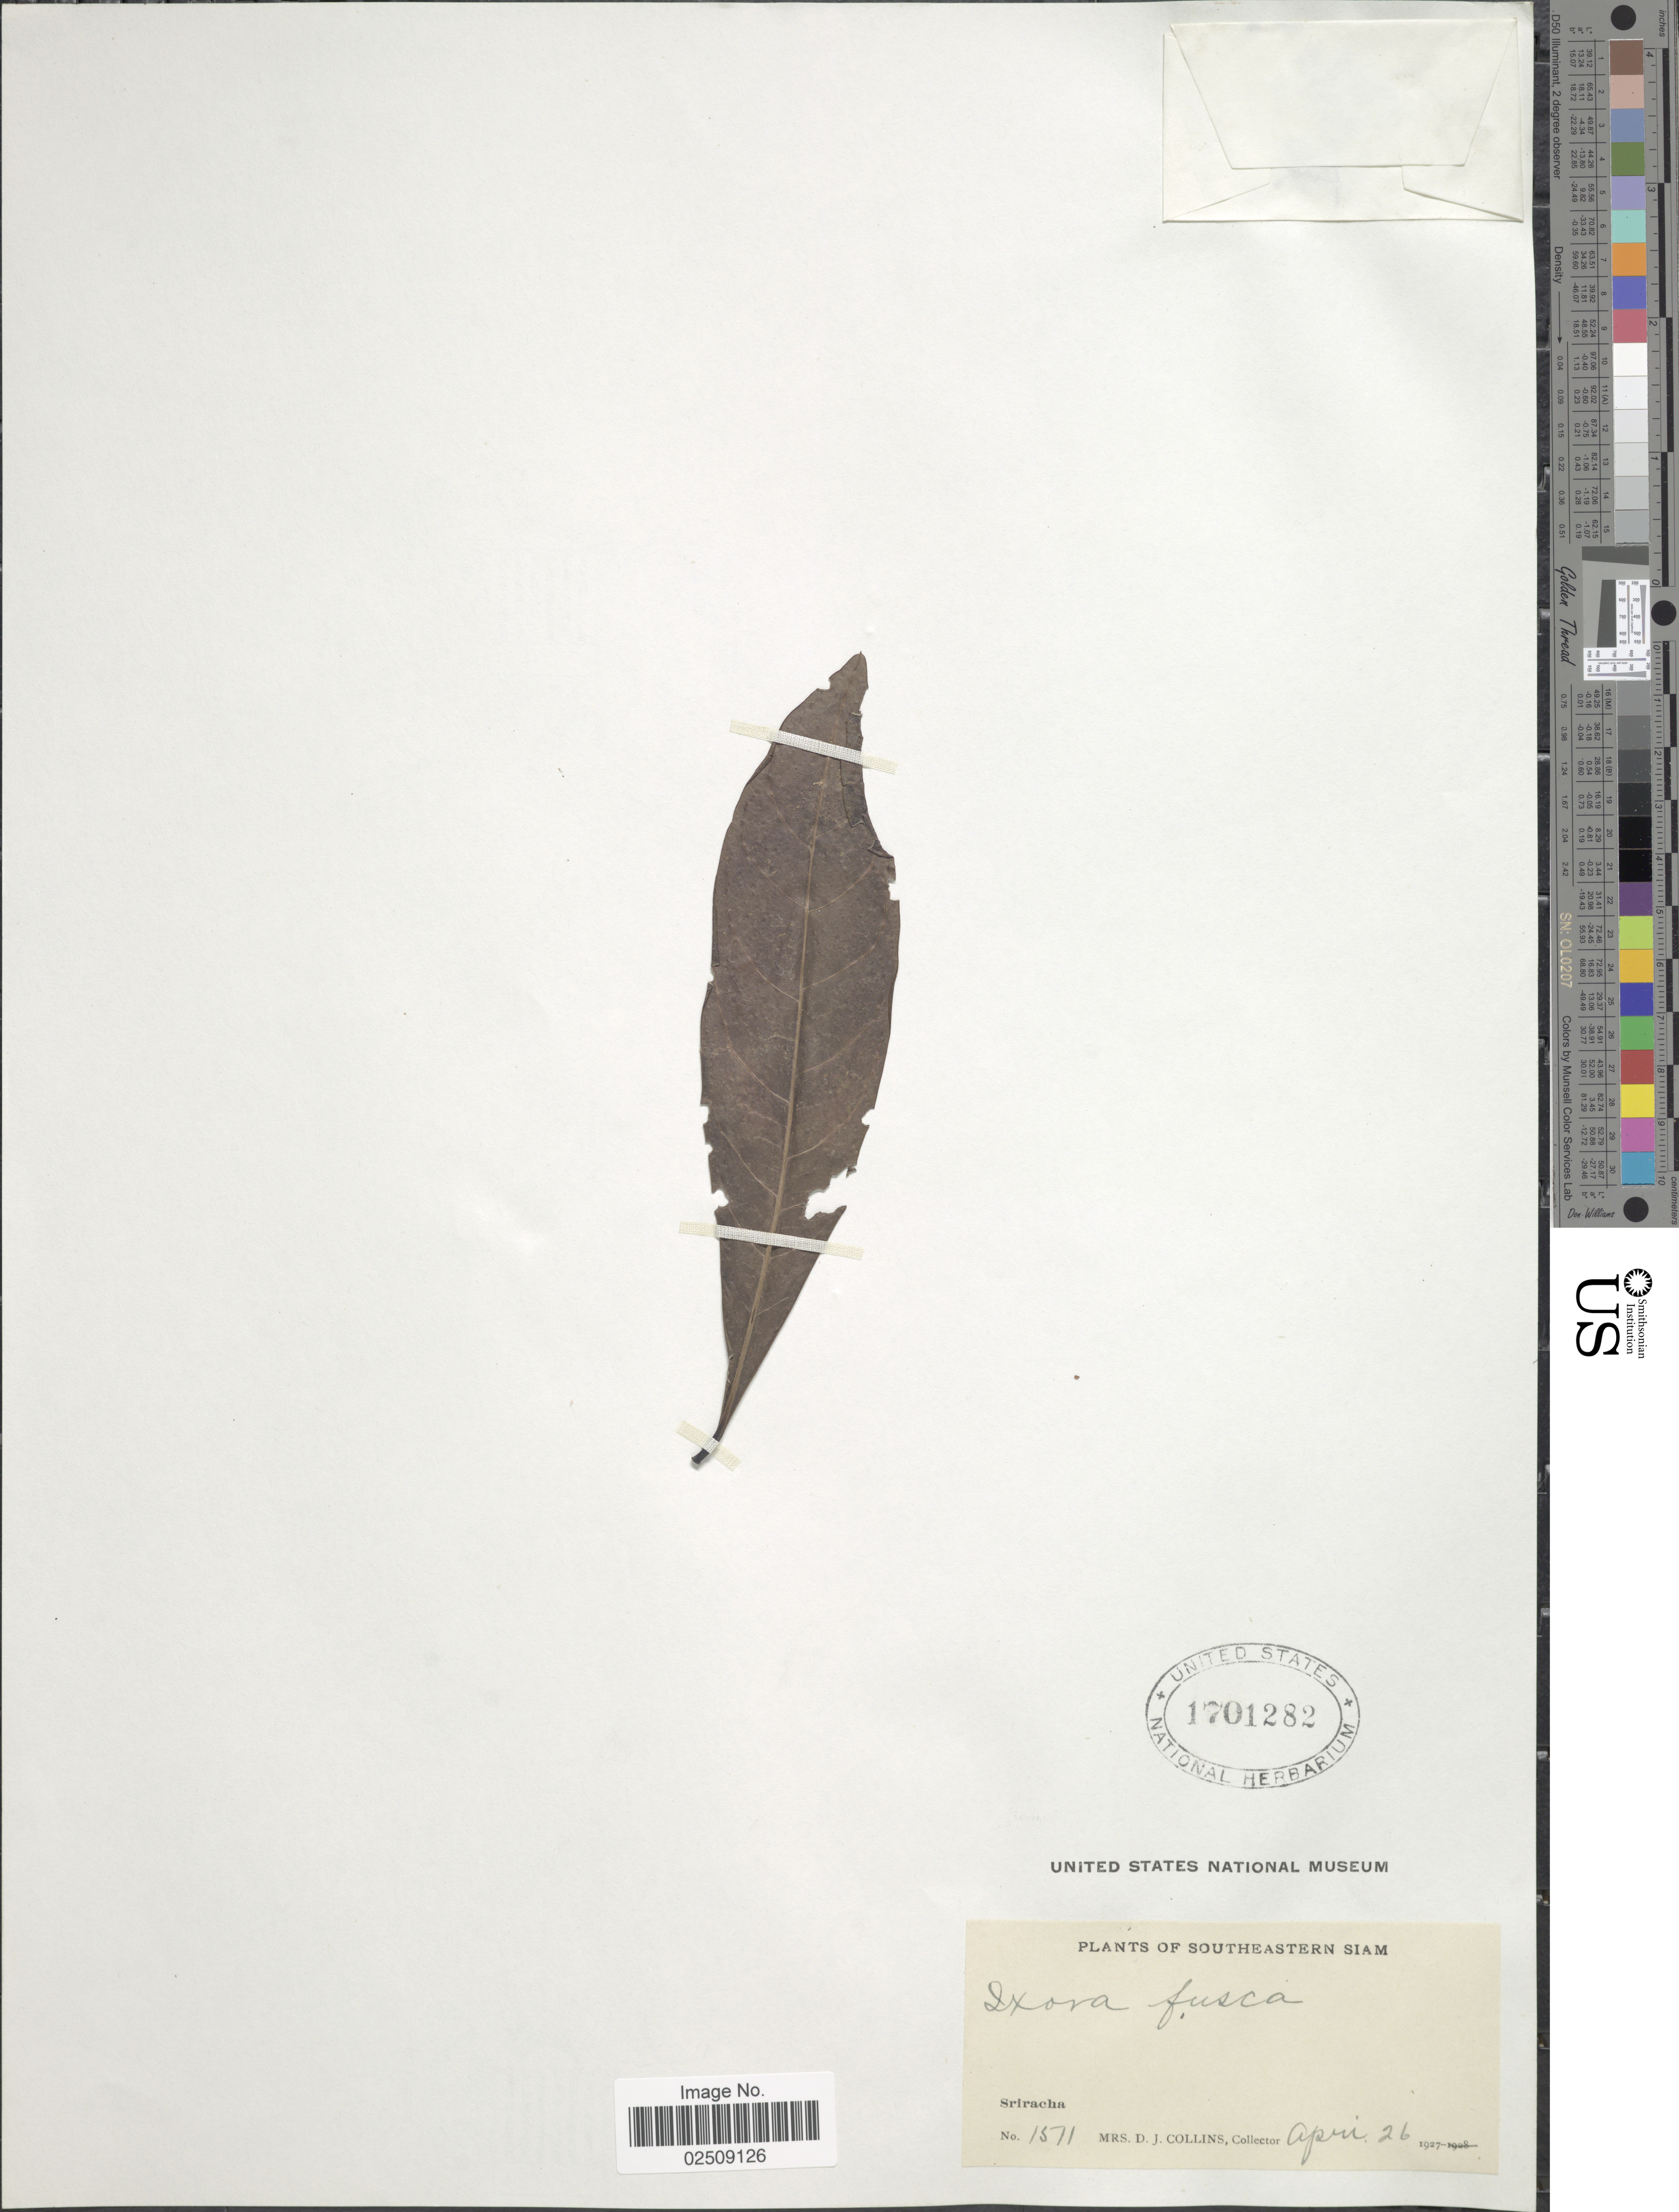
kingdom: Plantae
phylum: Tracheophyta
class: Magnoliopsida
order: Gentianales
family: Rubiaceae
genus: Ixora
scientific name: Ixora fusca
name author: Geddes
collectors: Mrs. D. J. Collins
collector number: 1571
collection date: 1927-04-26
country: Thailand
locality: Southeastern Siam, Sriracha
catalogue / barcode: US 1701282